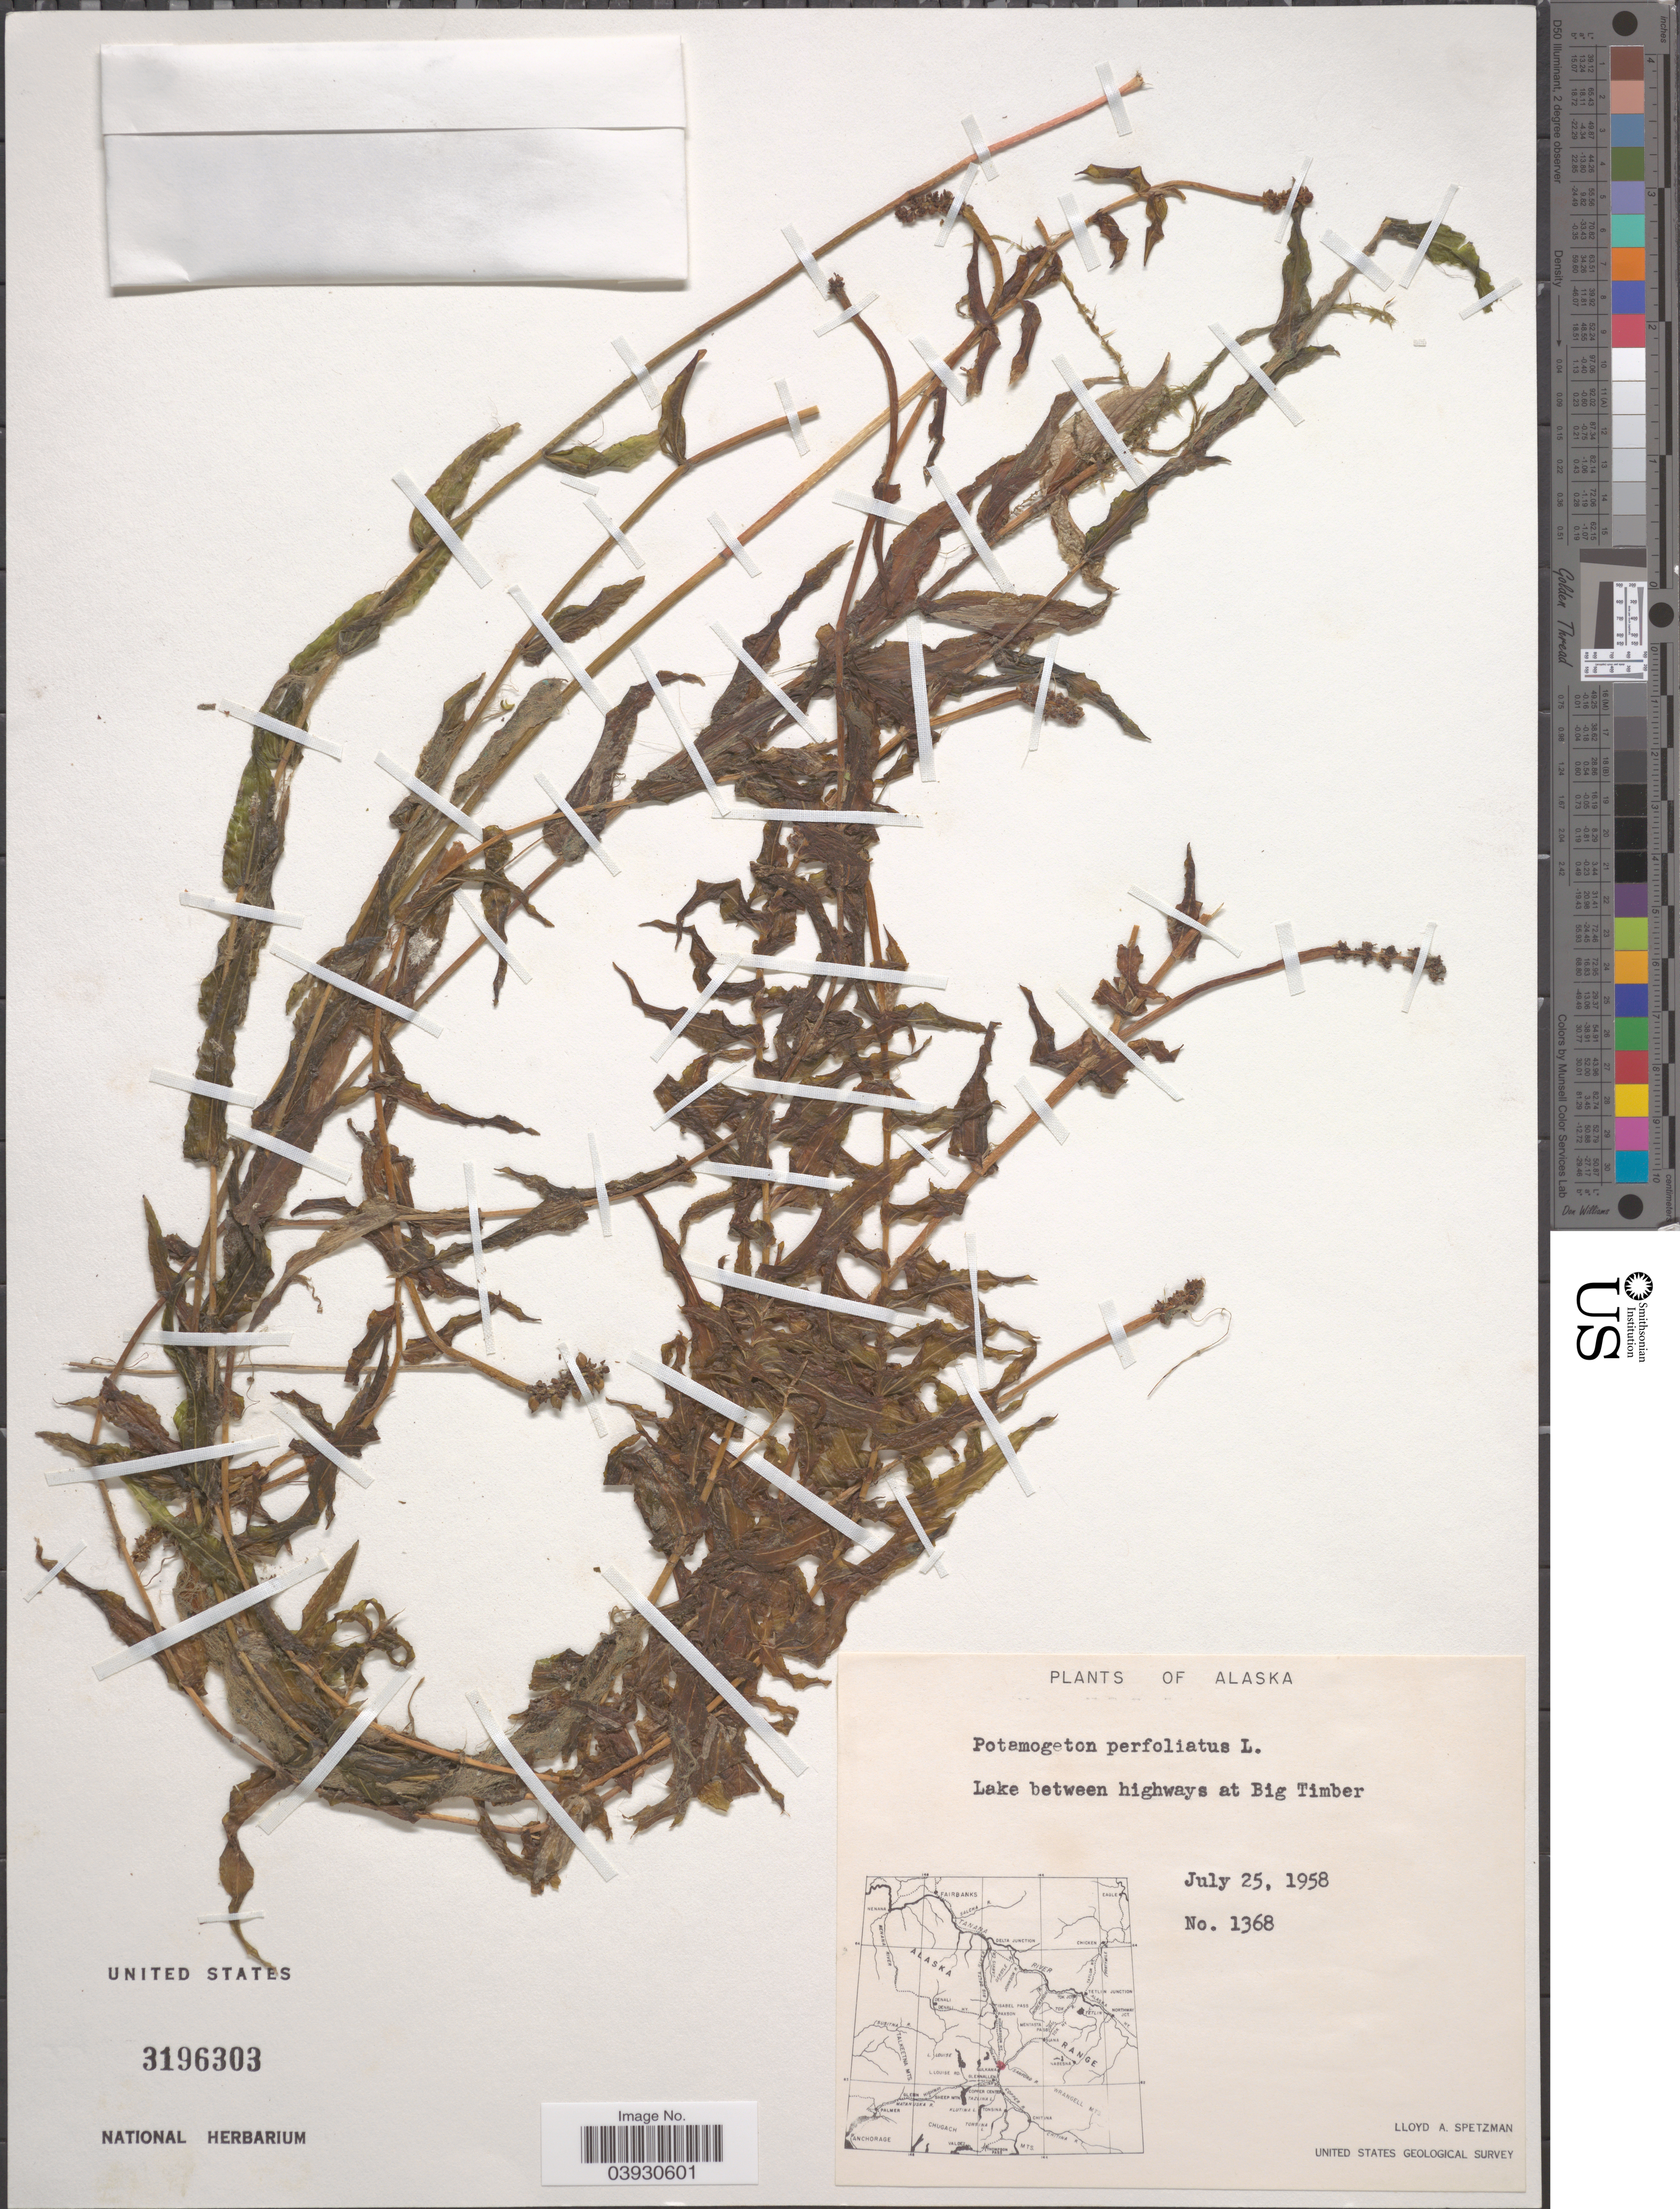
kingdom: Plantae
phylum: Tracheophyta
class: Liliopsida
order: Alismatales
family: Potamogetonaceae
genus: Potamogeton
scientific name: Potamogeton perfoliatus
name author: L.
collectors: L. Spetzman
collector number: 1368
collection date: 1958-07-25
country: United States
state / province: Alaska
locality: Lake between highways at Big Timber.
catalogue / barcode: US 3196303